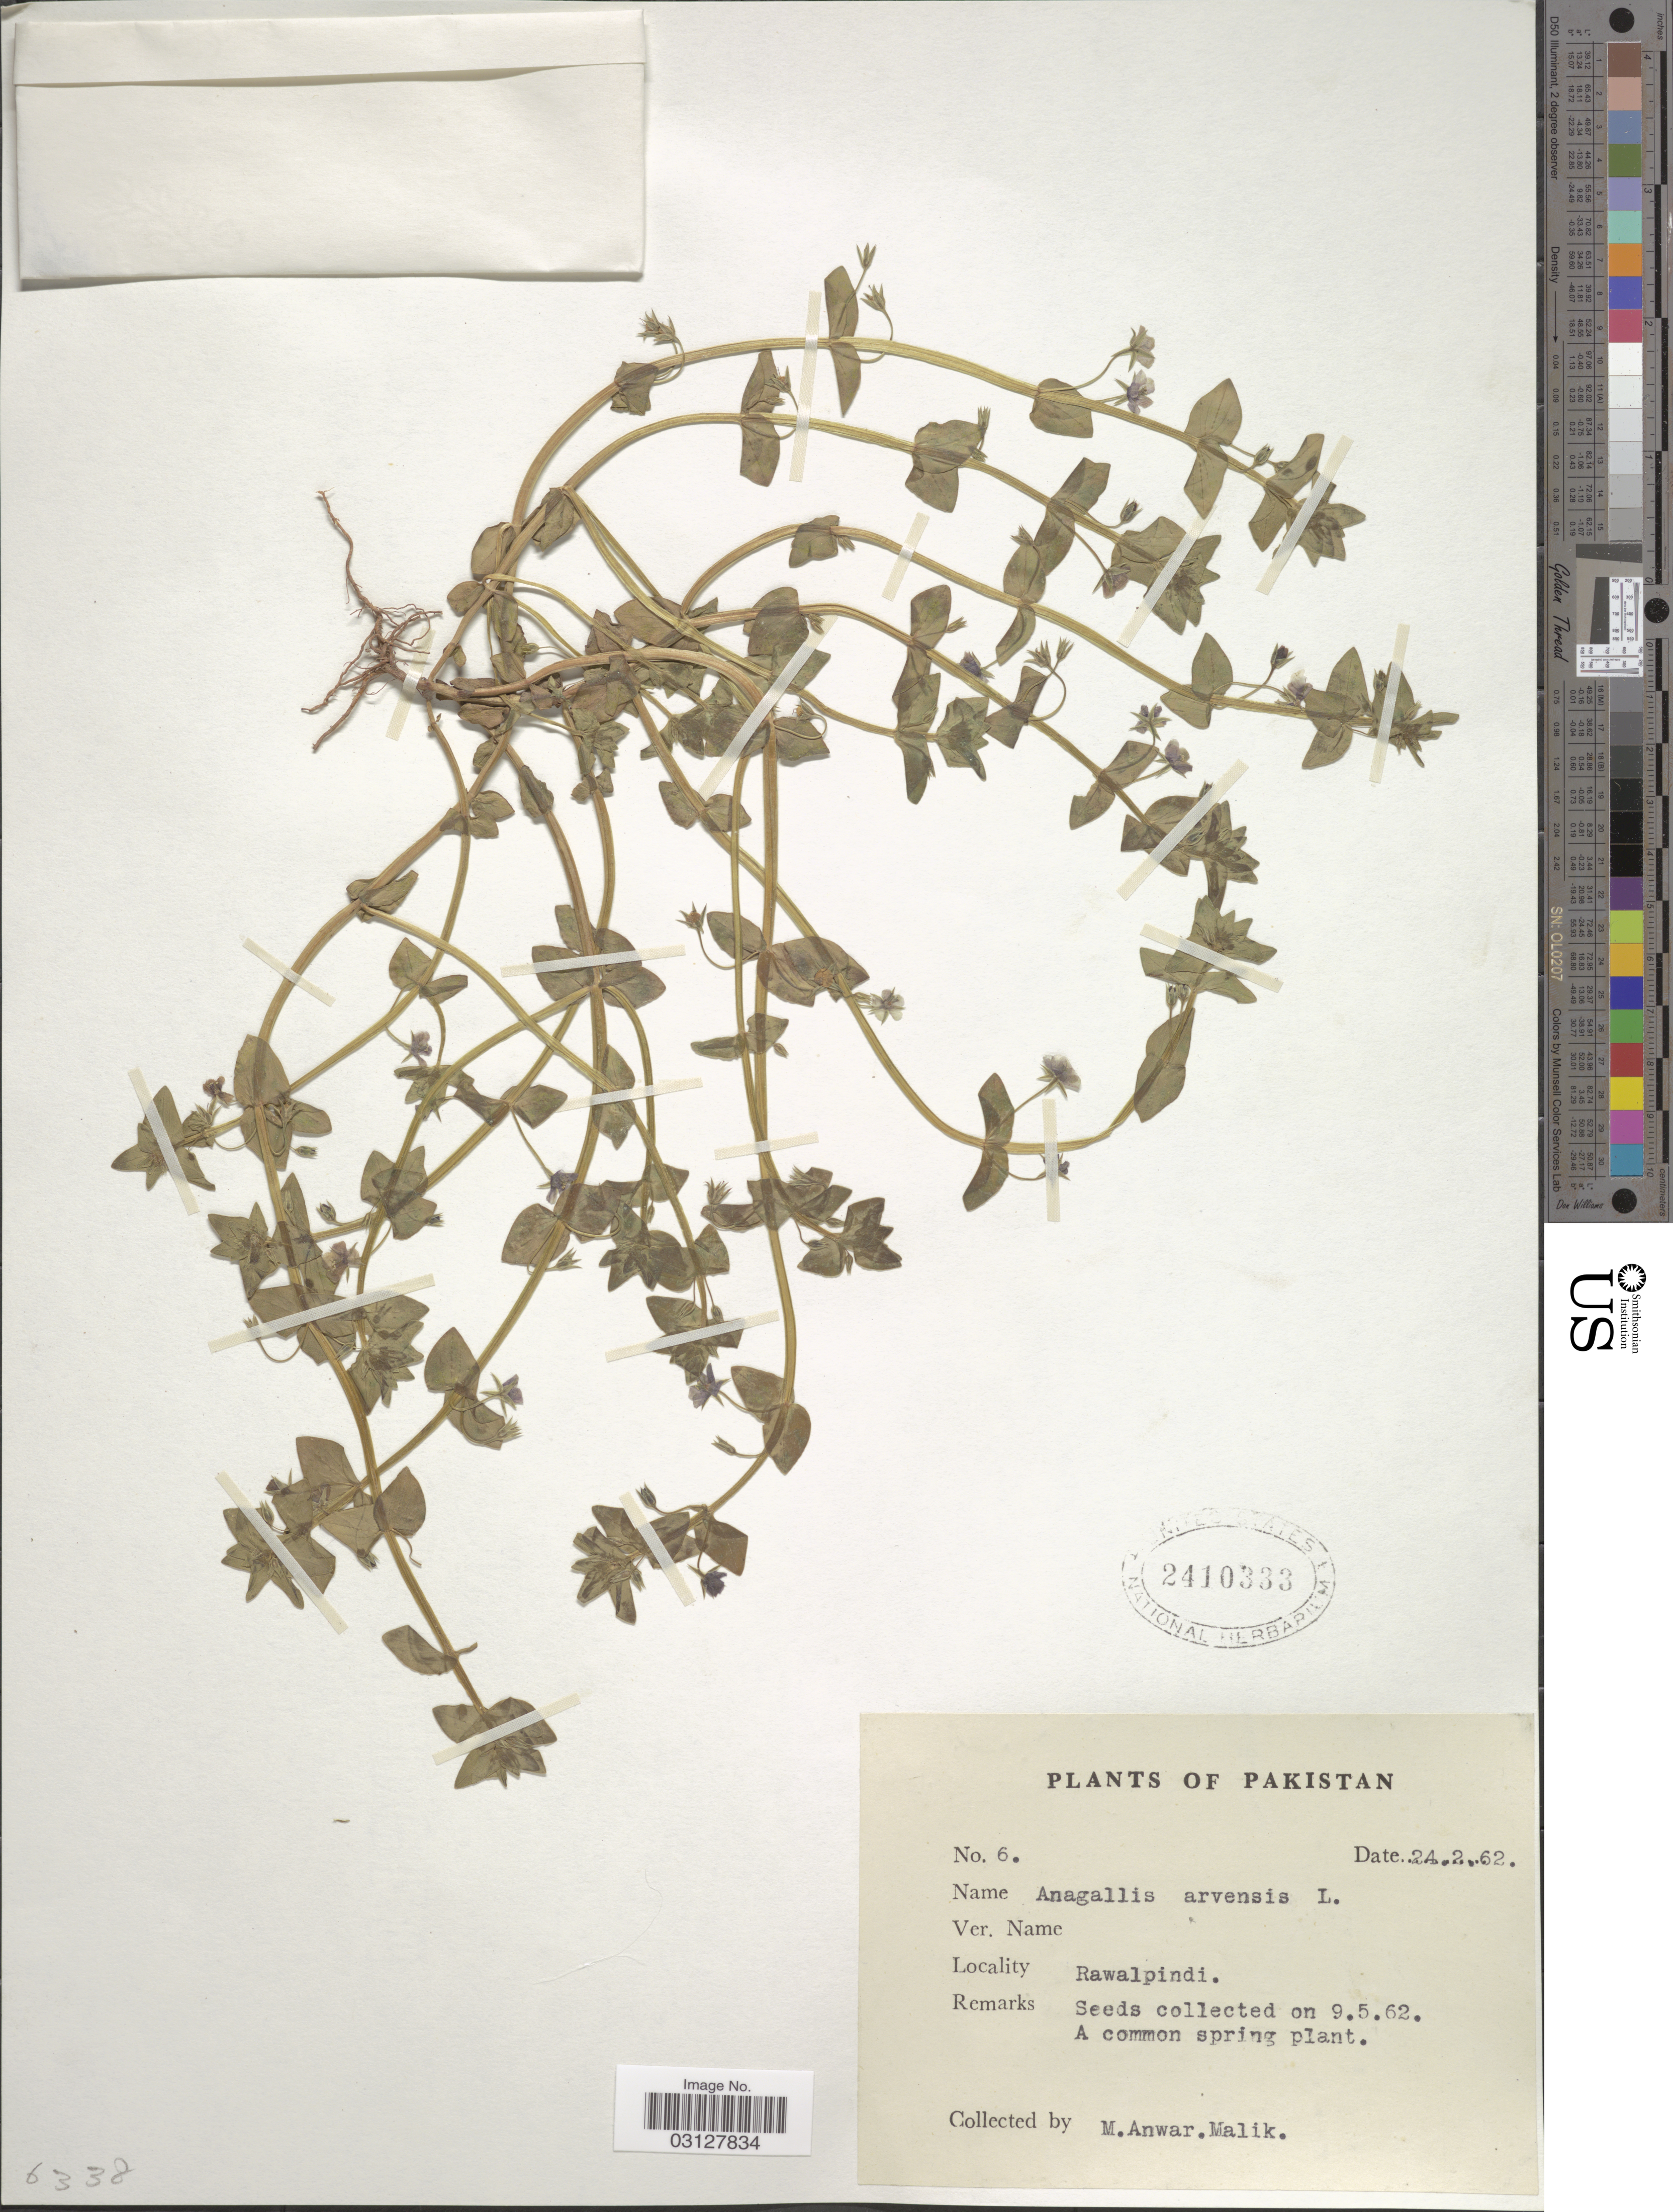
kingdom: Plantae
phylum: Tracheophyta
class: Magnoliopsida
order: Ericales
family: Primulaceae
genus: Anagallis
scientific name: Anagallis arvensis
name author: L.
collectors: M. Anwar & Malik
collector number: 6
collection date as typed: Transcribed d/m/y: 24/2/62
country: Pakistan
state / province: Punjab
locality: Rawalpindi.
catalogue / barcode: US 2410333